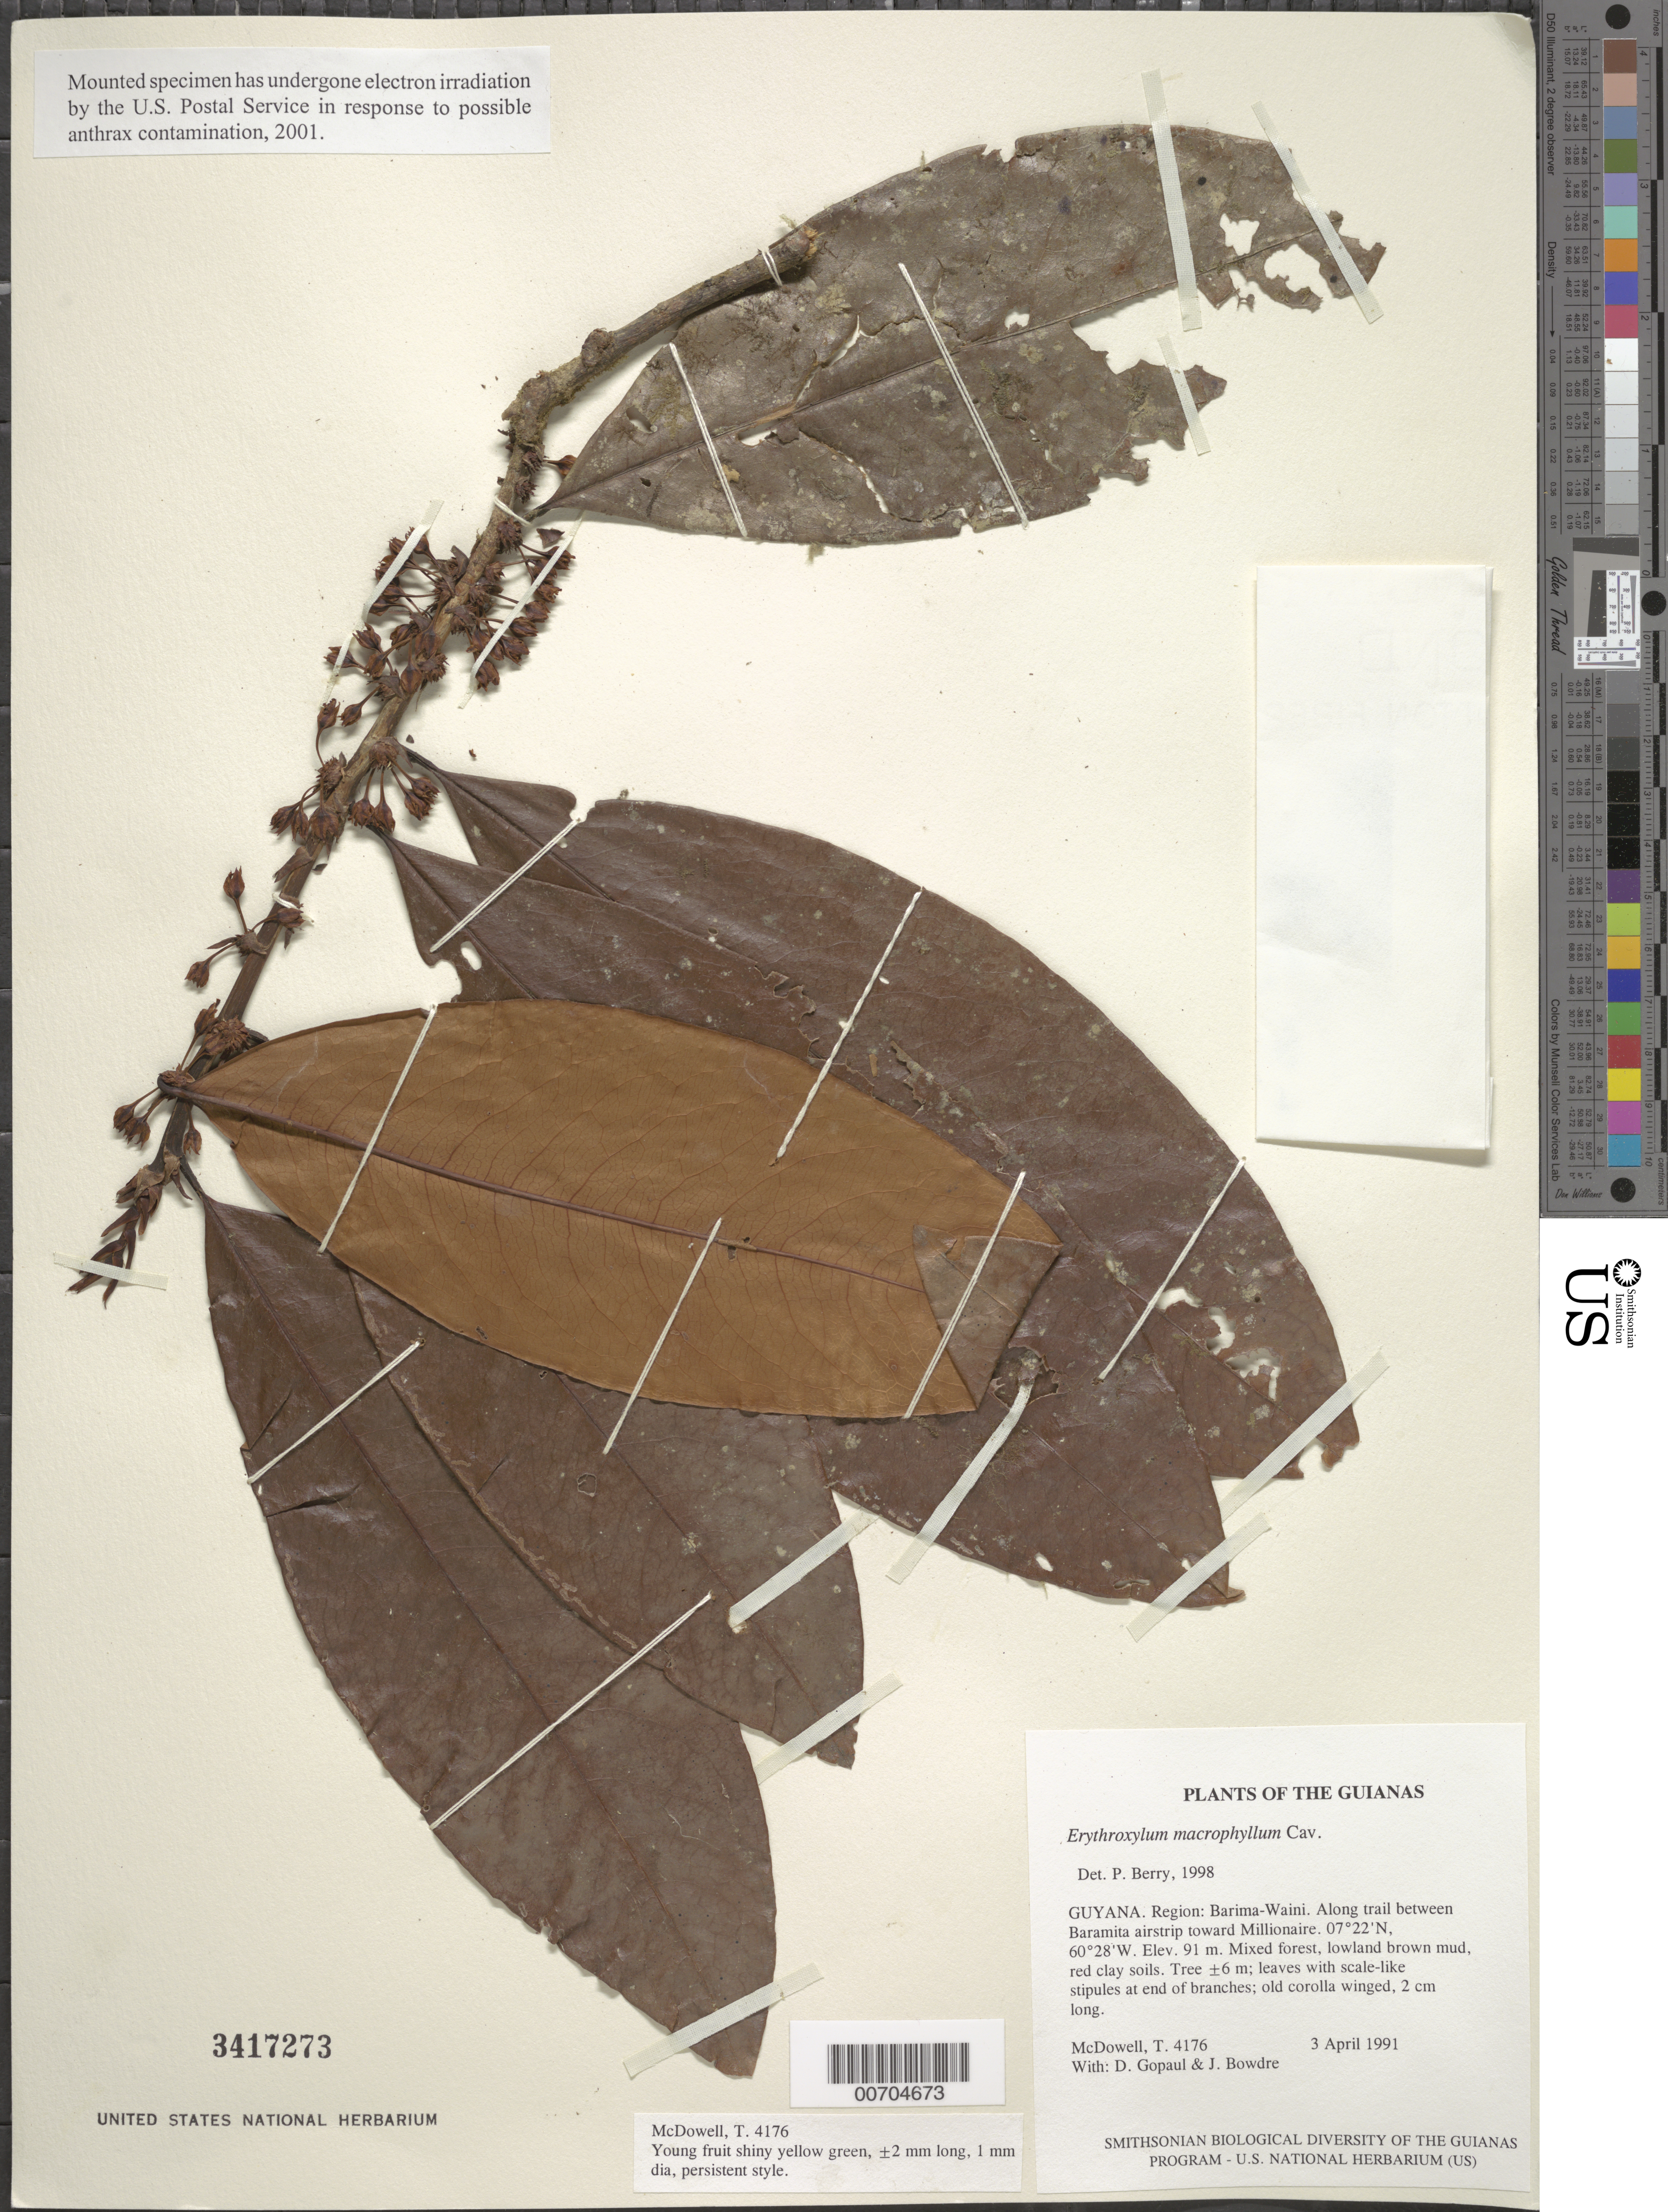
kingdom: Plantae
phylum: Tracheophyta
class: Magnoliopsida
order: Malpighiales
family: Erythroxylaceae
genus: Erythroxylum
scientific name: Erythroxylum macrophyllum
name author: Cav.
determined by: Berry, P. E., (WIS), University of Wisconsin - Madison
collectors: T. McDowell, D. Gopaul & J. Bowdre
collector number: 4176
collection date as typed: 3 April 1991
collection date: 1991-04-03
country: Guyana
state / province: Barima-Waini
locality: Along trail between Baramita airstrip toward Millionaire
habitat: Mixed forest, lowland brown mud, red clay soils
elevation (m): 91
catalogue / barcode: US 3417273